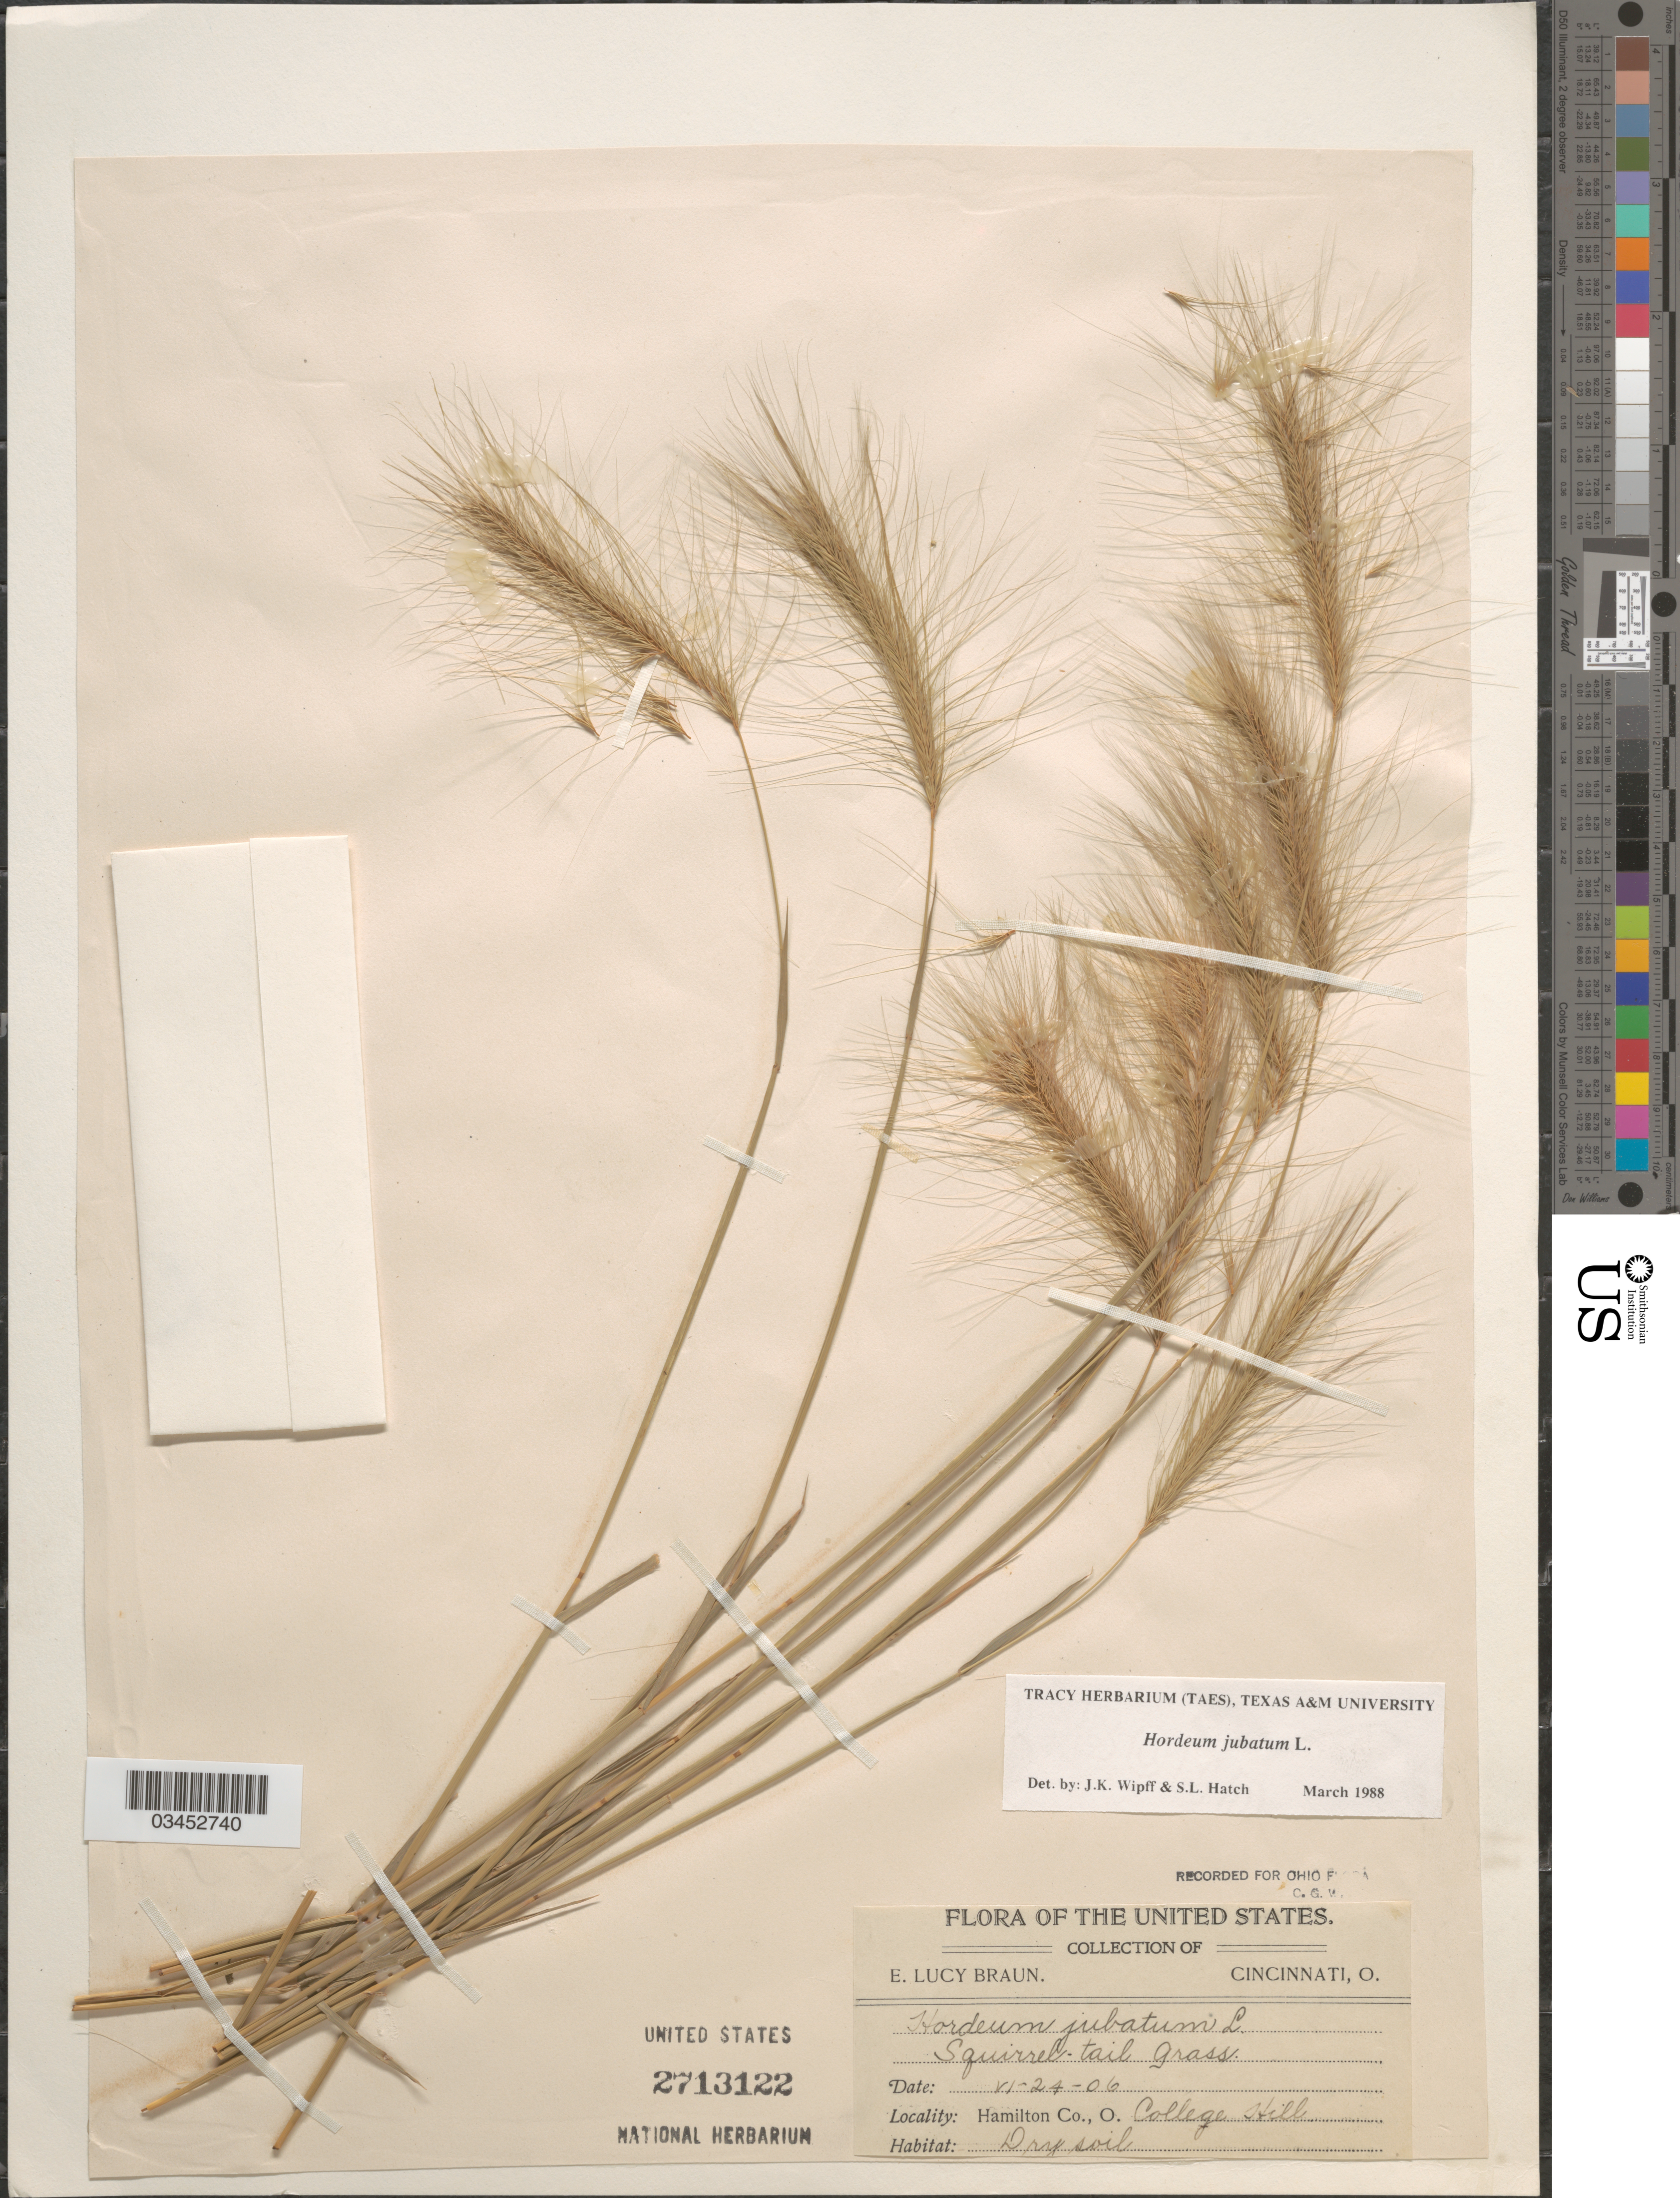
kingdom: Plantae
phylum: Tracheophyta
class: Liliopsida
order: Poales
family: Poaceae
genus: Hordeum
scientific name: Hordeum jubatum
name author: L.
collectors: E. L. Braun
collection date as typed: Transcribed d/m/y: 24/6/6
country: United States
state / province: Ohio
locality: Hamilton Co. College still. Dry soil.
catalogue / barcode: US 2713122